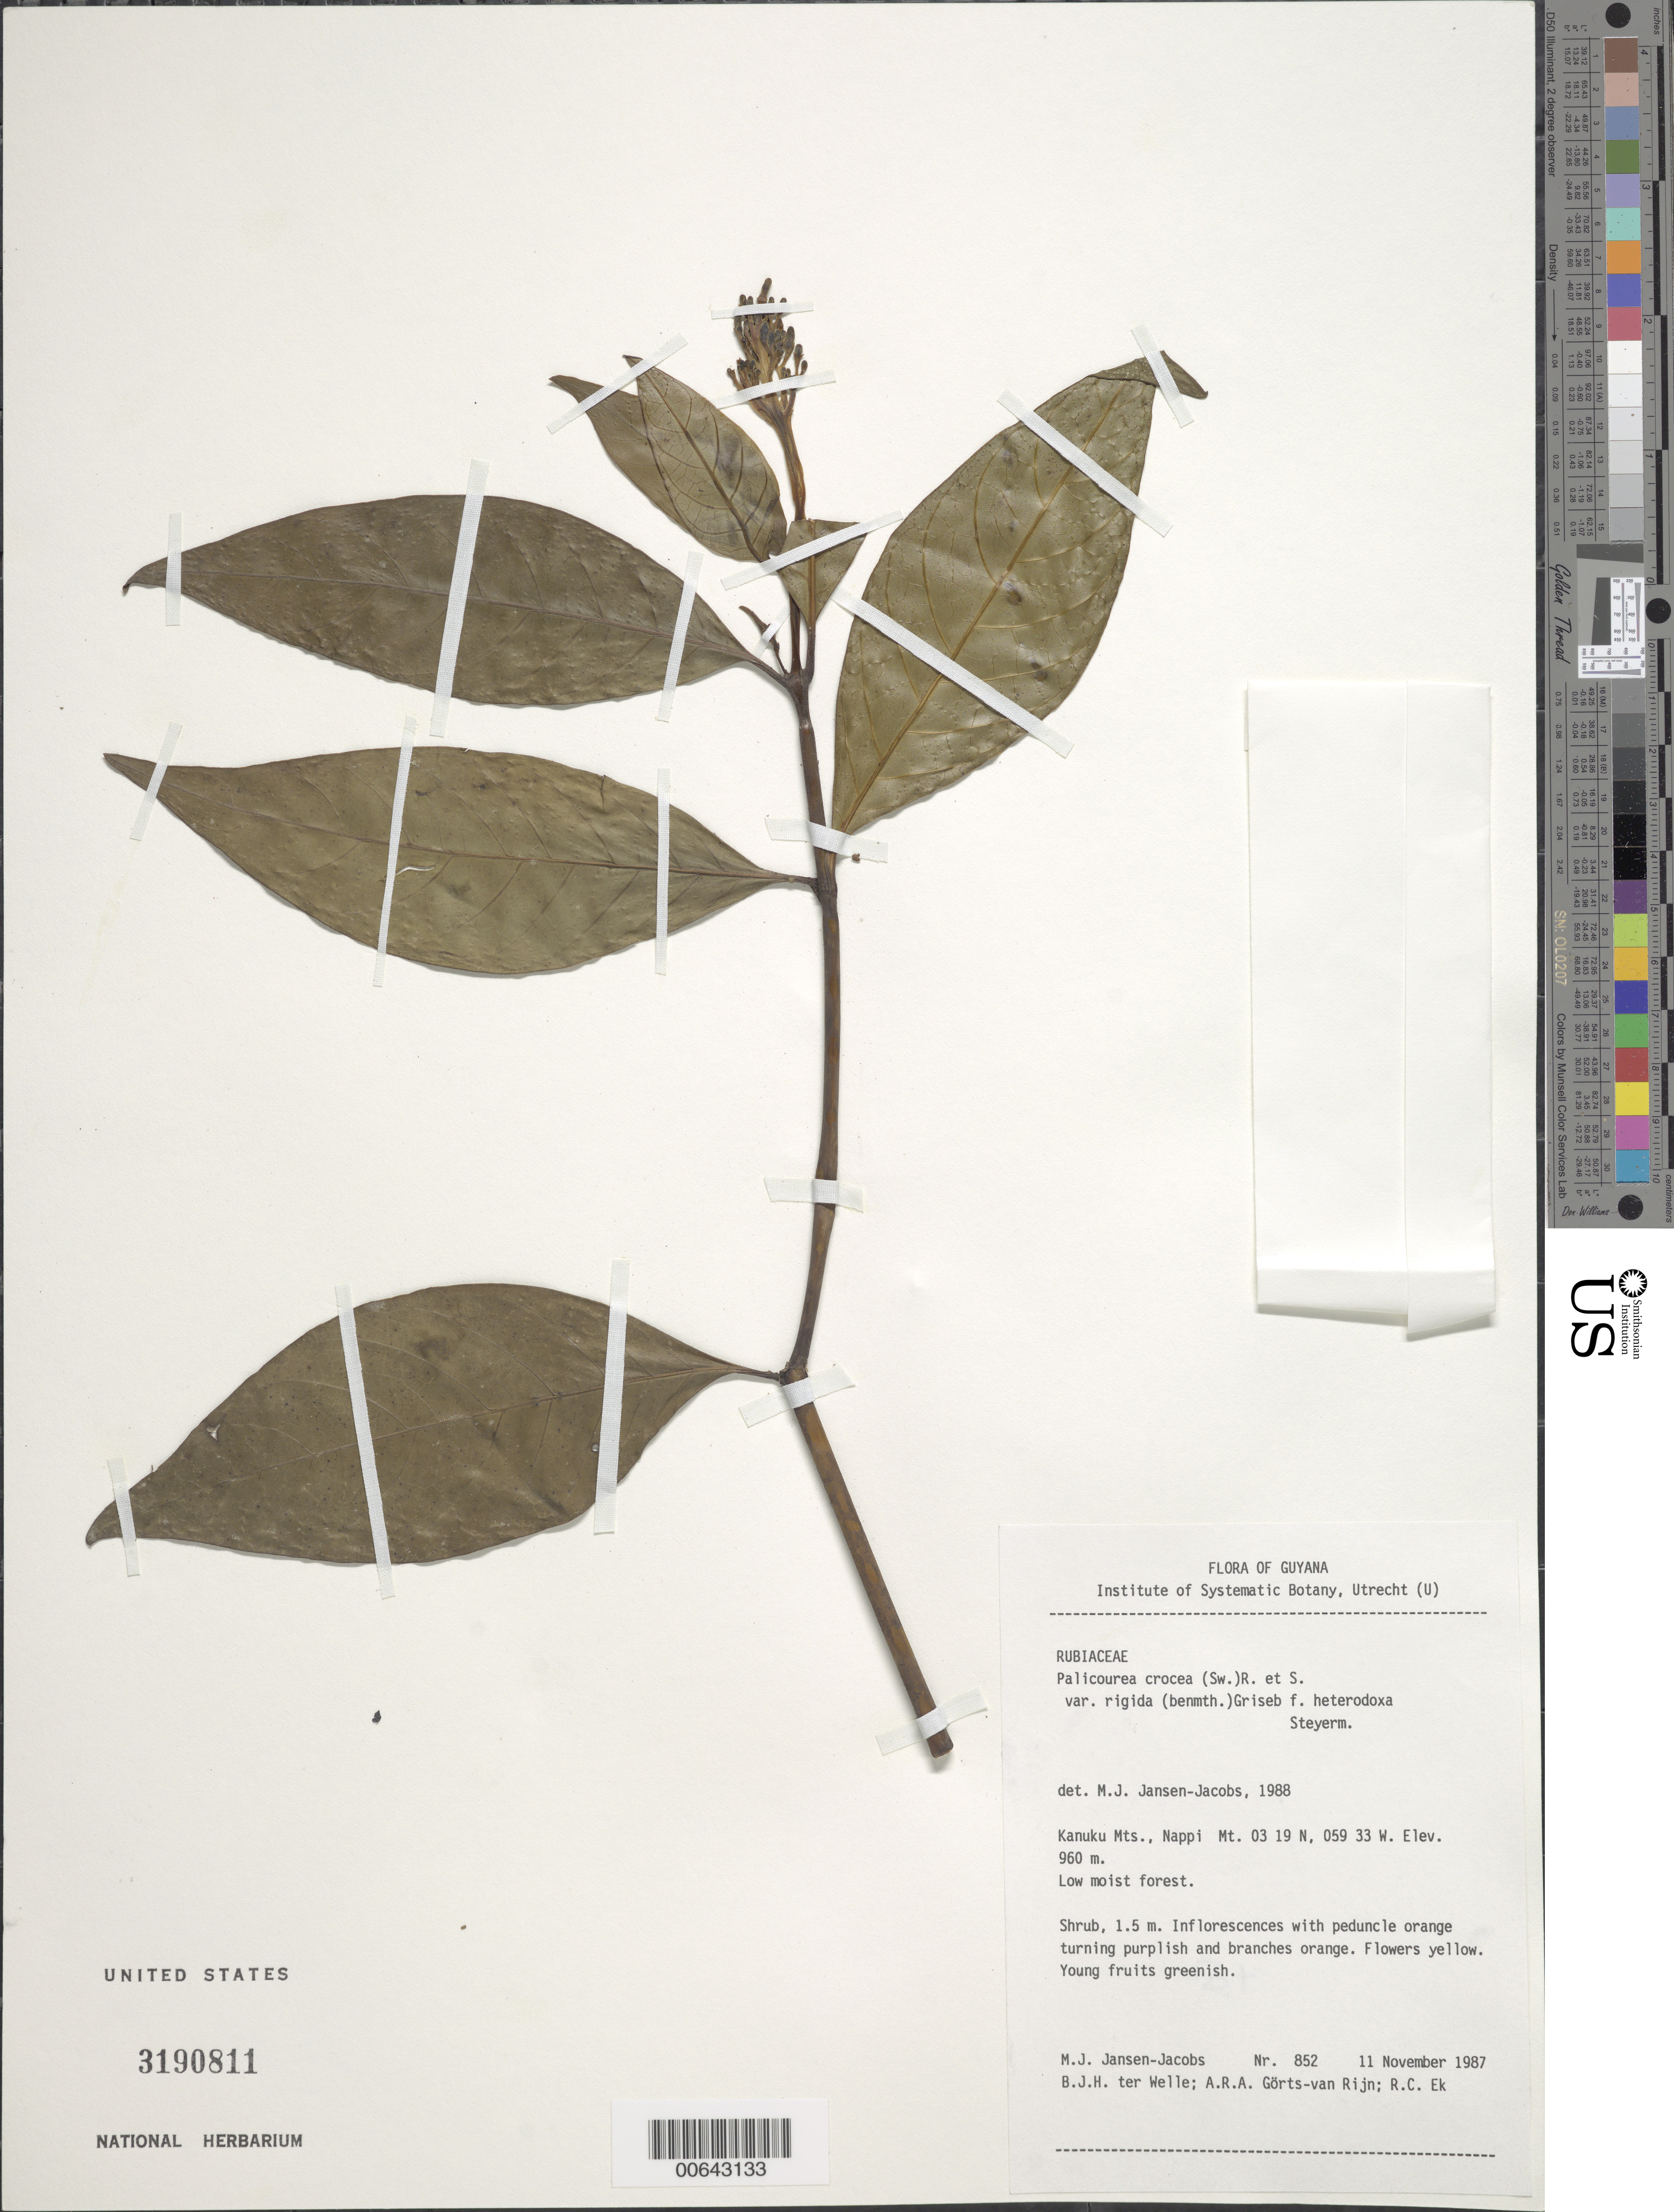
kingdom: Plantae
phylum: Tracheophyta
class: Magnoliopsida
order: Gentianales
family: Rubiaceae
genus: Palicourea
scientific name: Palicourea crocea var. riparia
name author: (Benth.) Griseb.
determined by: Jansen-Jacobs, M. J., (U), Nationaal Herbarium Nederland, Utrecht University branch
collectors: M. J. Jansen-Jacobs, B. Welle, A. .R. A. Görts-van Rijn & R. C. Ek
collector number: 852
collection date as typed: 11-Nov-87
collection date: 1987-11-11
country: Guyana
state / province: U. Takutu-U. Essequibo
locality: Kanuku Mts., Nappi Mt.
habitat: Low moist forest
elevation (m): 960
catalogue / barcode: US 3190811